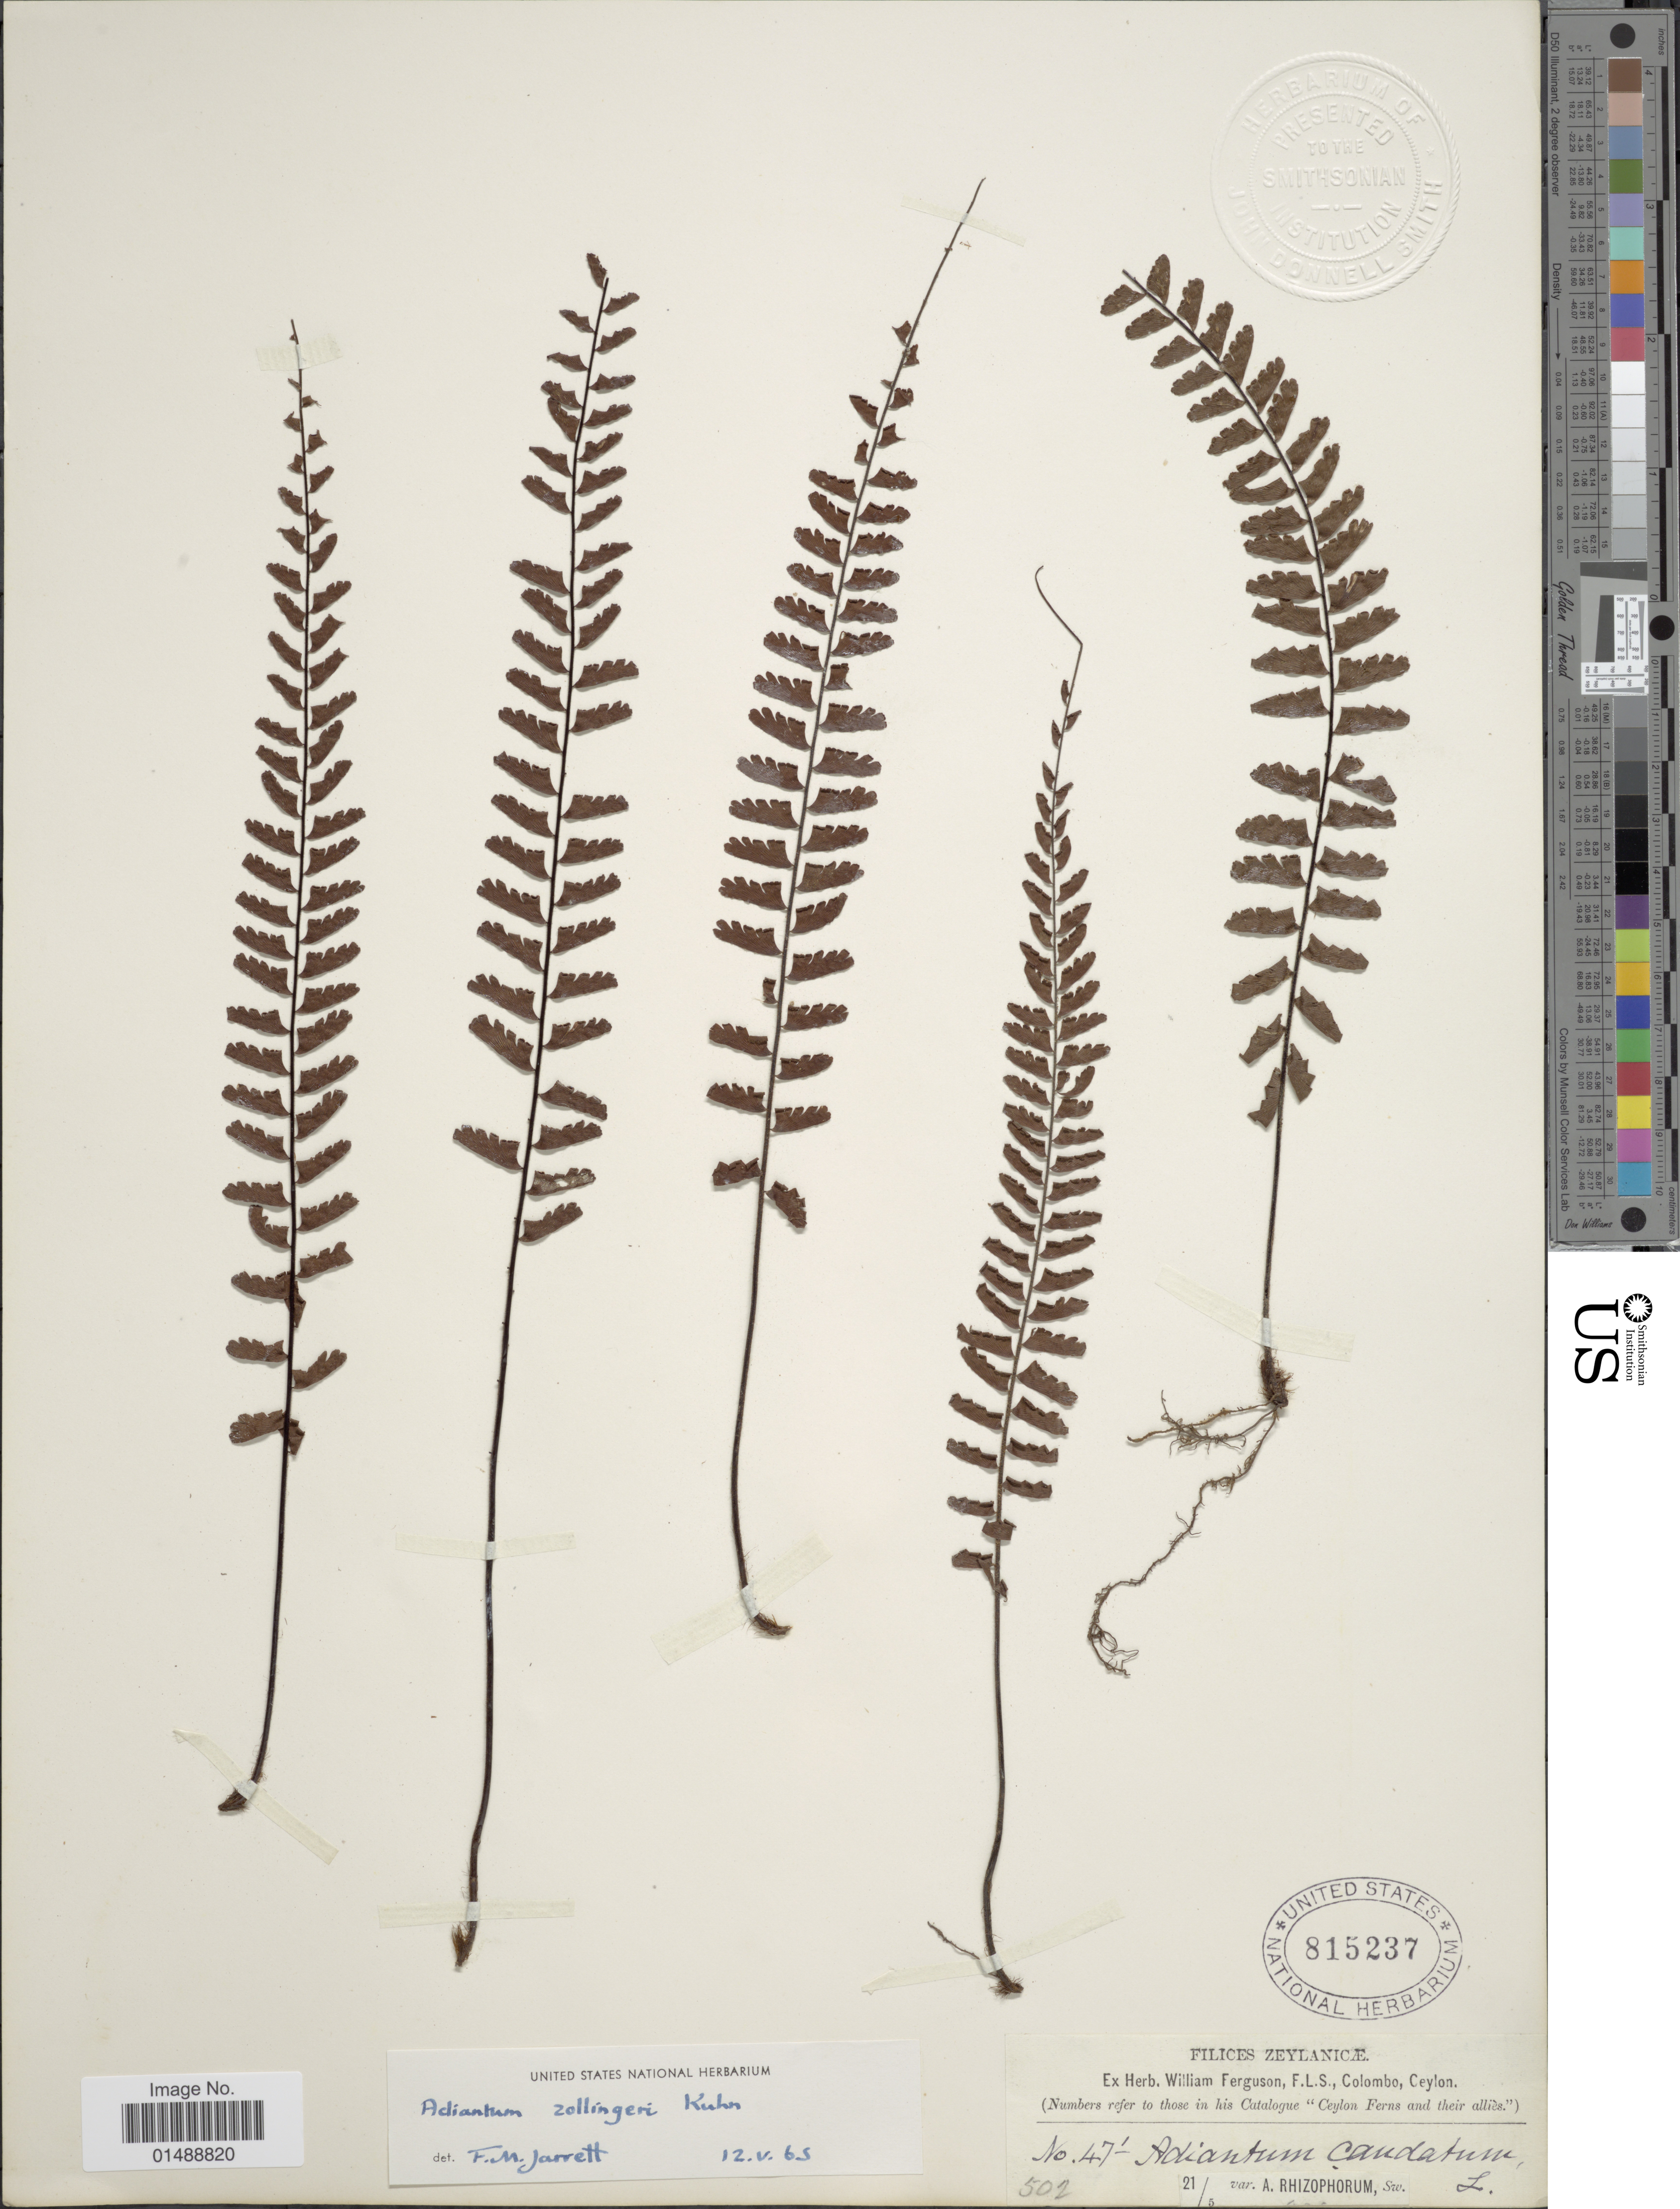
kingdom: Plantae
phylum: Tracheophyta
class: Polypodiopsida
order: Polypodiales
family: Pteridaceae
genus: Adiantum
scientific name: Adiantum zollingeri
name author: Mett. ex Kuhn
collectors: ex herb. W. Ferguson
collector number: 47*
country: Sri Lanka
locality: Zeylanicae, Ceylon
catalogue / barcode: US 815237